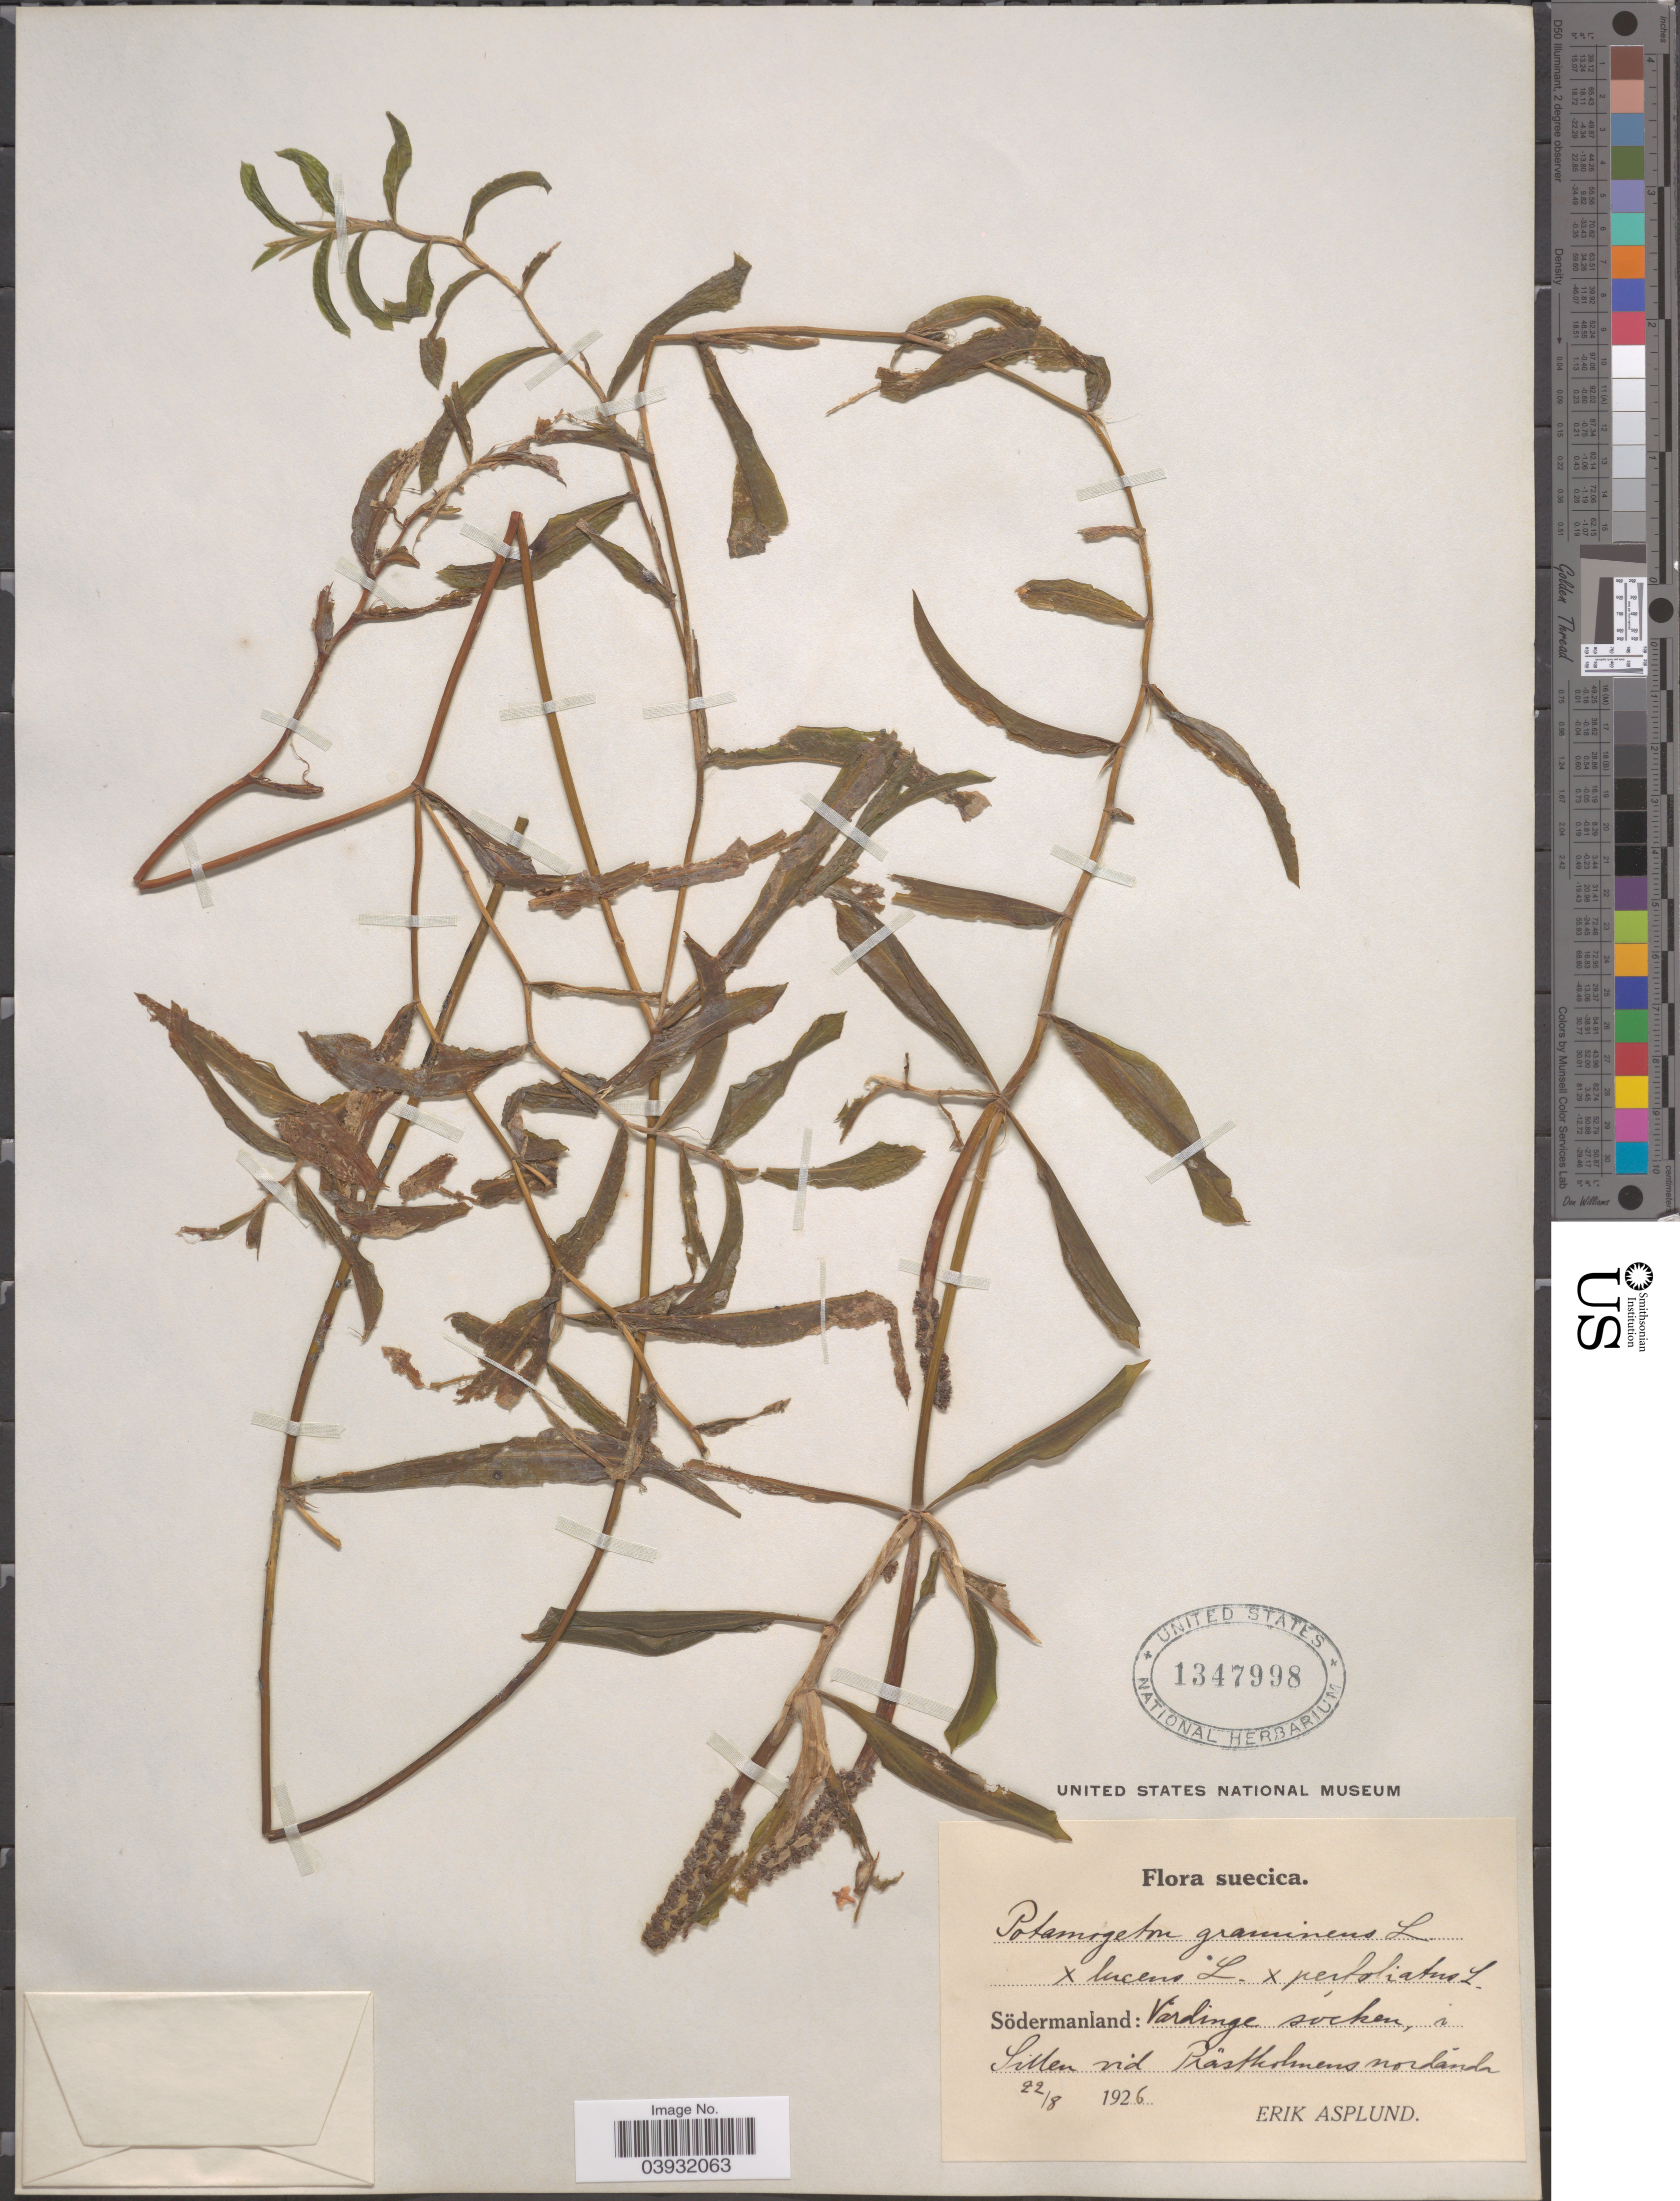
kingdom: Plantae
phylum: Tracheophyta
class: Liliopsida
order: Alismatales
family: Potamogetonaceae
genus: Potamogeton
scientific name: Potamogeton gramineus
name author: L.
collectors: E. Asplund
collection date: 1926-08-22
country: Sweden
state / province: Sodermanland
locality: Suecica. Södermanland: Vardinge socken, i Sitten vid Prästkohnens nordánda.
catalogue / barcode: US 1347998